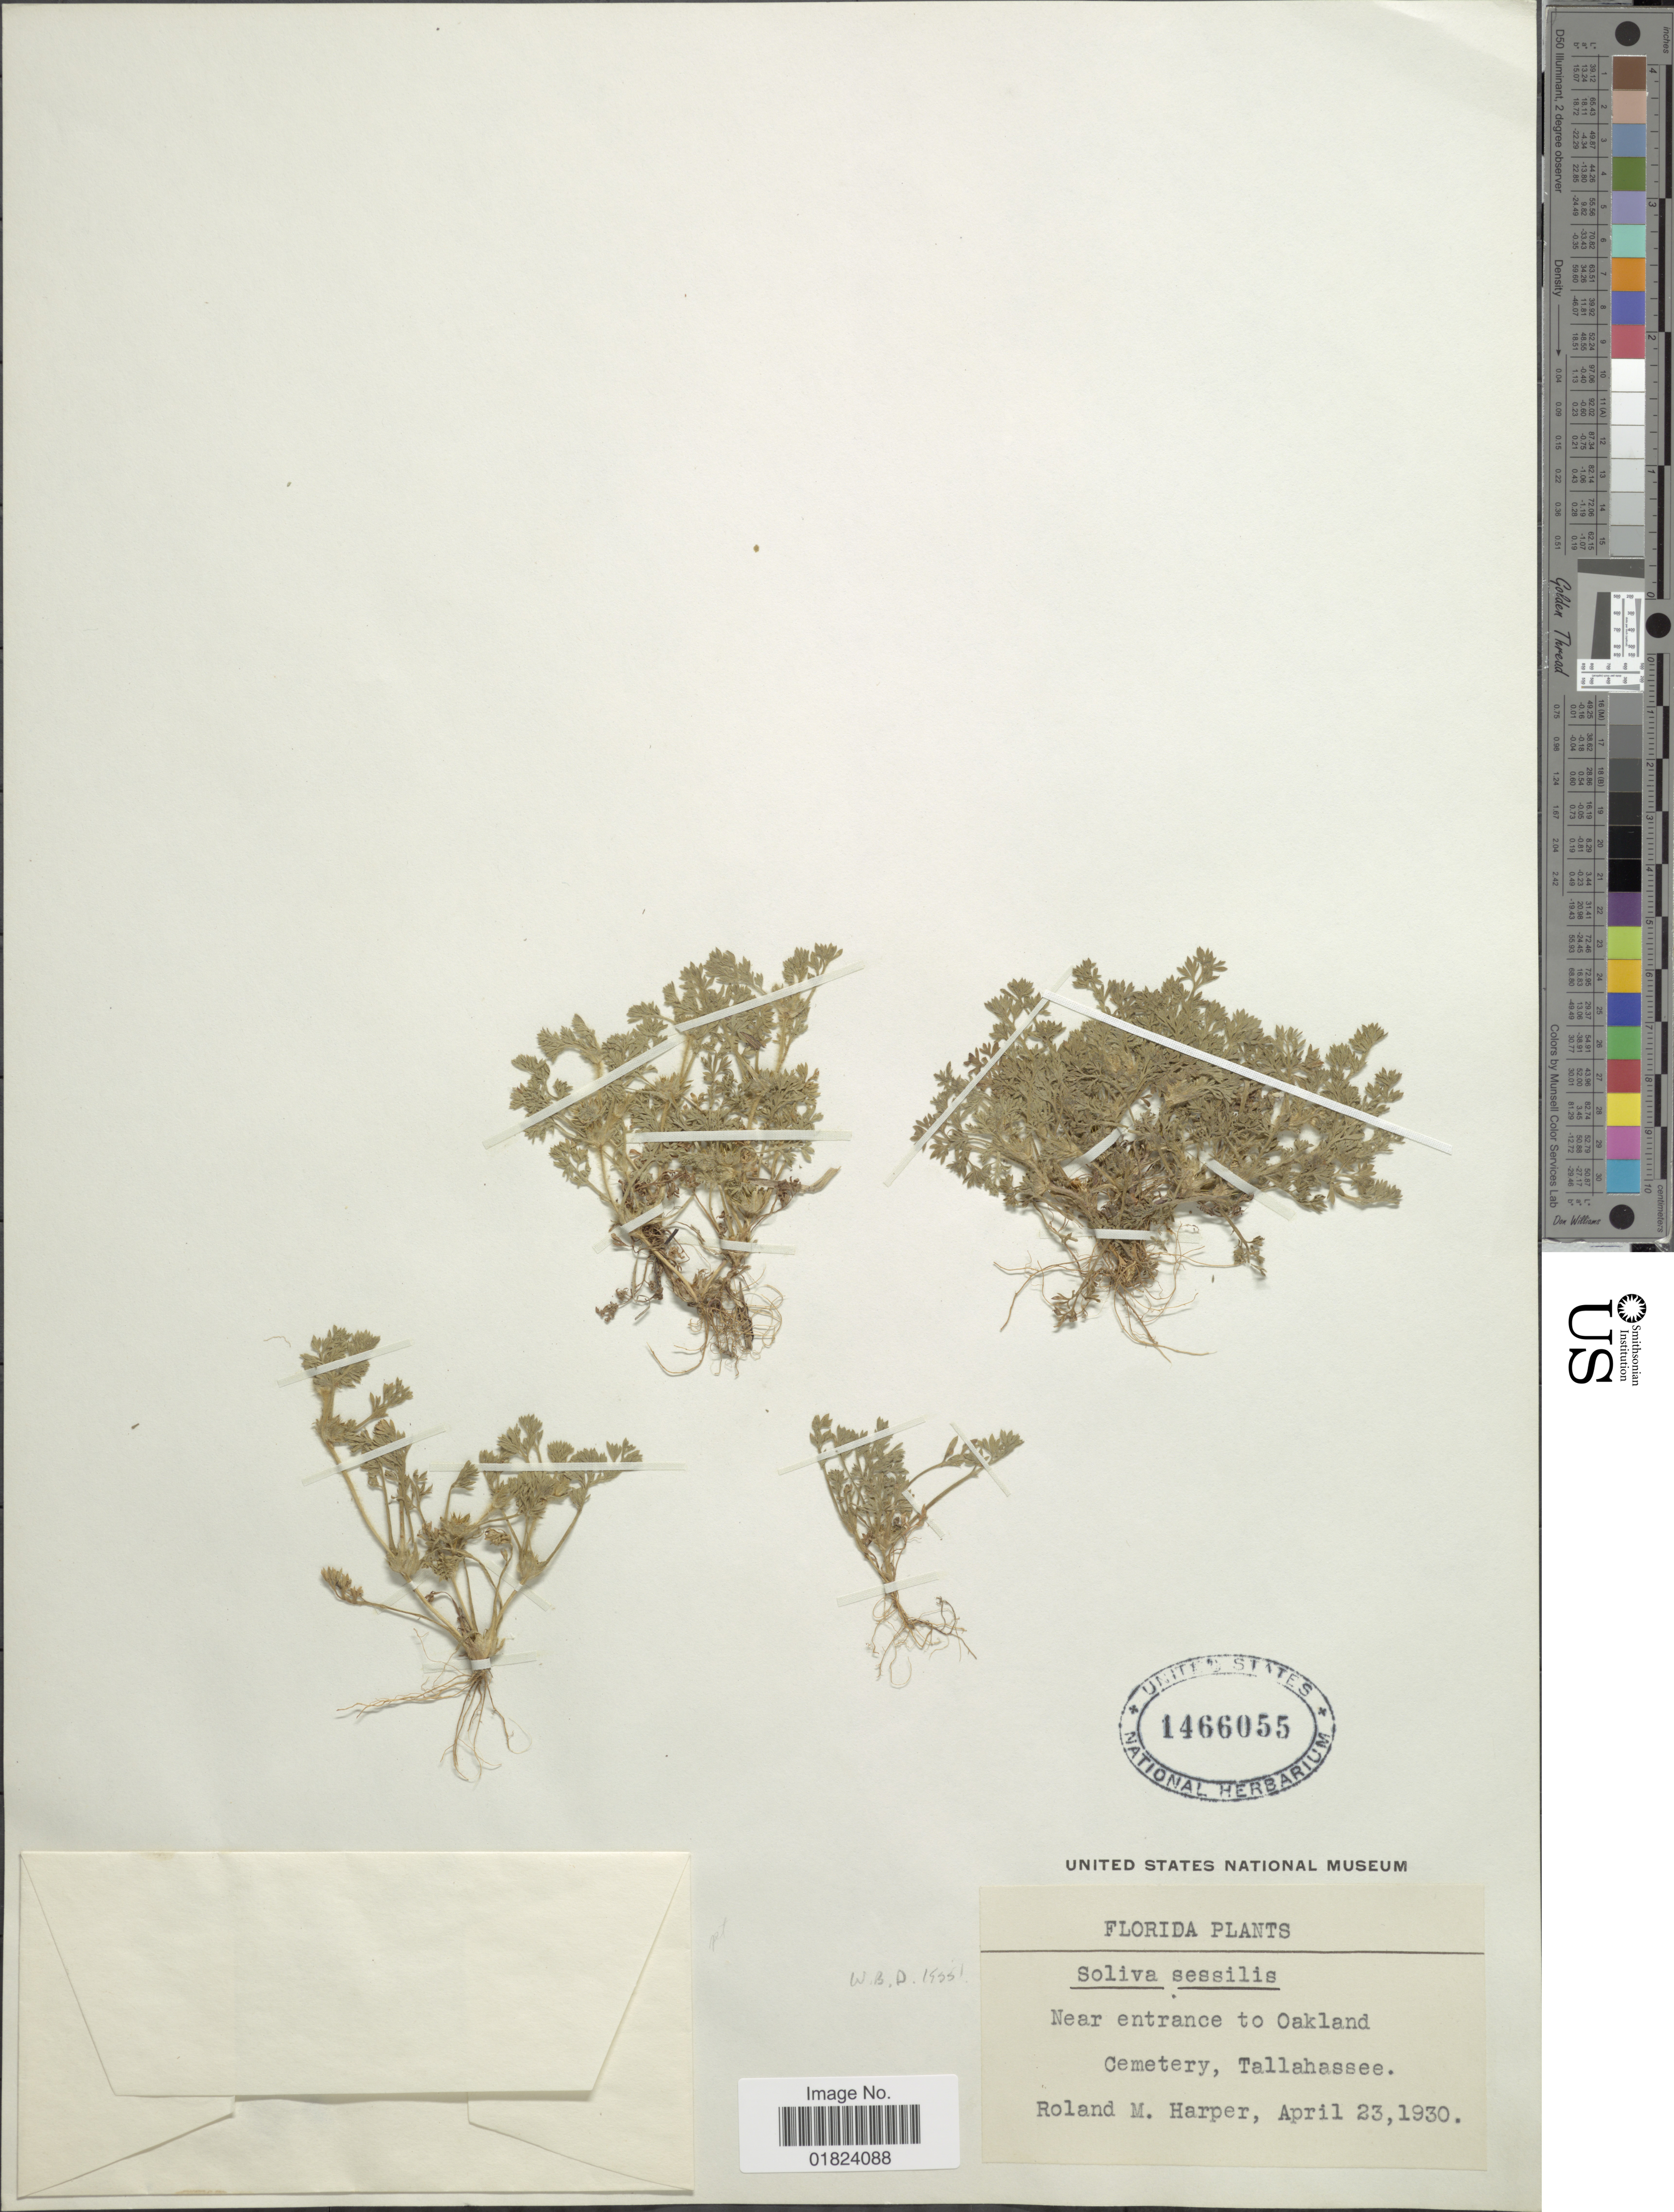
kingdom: Plantae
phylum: Tracheophyta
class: Magnoliopsida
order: Asterales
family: Asteraceae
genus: Soliva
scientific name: Soliva sessilis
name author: Ruiz & Pav.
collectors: R. M. Harper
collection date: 1930-04-23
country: United States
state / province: Florida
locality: Near entrance to Oakland Cemetery, Tallahassee.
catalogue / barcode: US 1466055